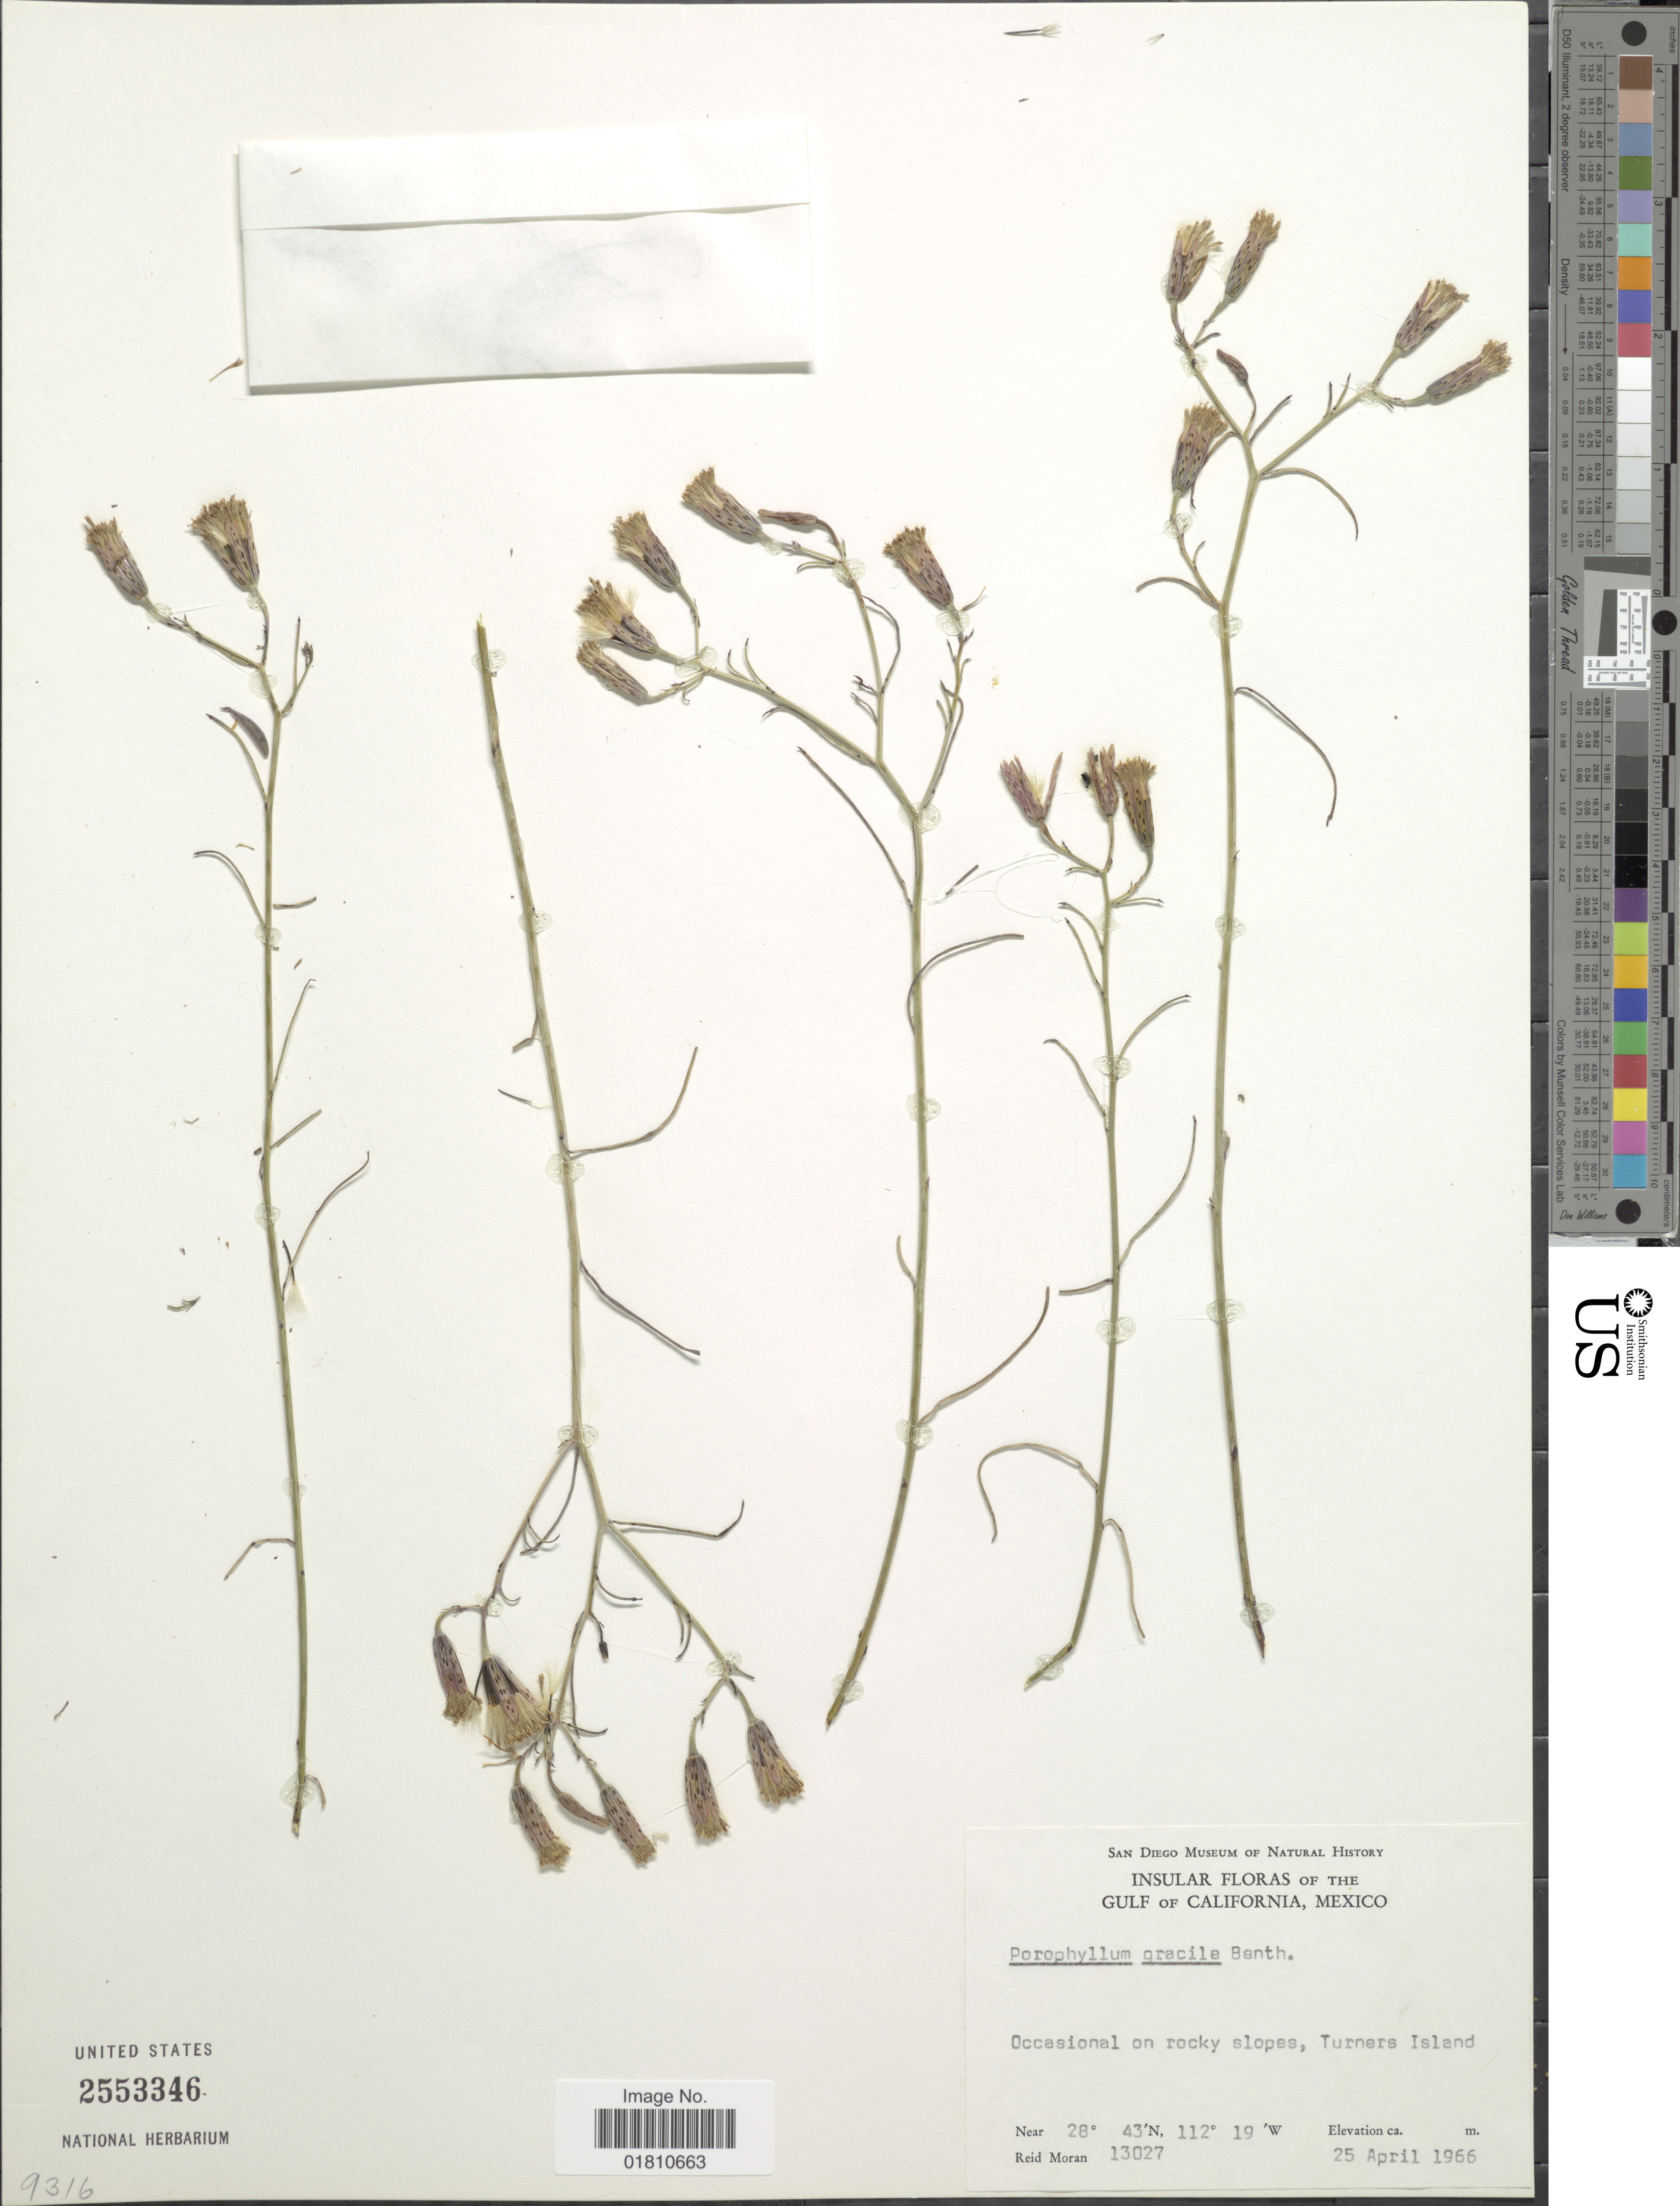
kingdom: Plantae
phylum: Tracheophyta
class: Magnoliopsida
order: Asterales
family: Asteraceae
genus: Porophyllum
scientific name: Porophyllum gracile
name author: Benth.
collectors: R. V. Moran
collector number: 13027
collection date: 1966-04-25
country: Mexico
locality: Gulf of California, occasional on rocky slopes, Turners Island.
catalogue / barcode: US 2553346